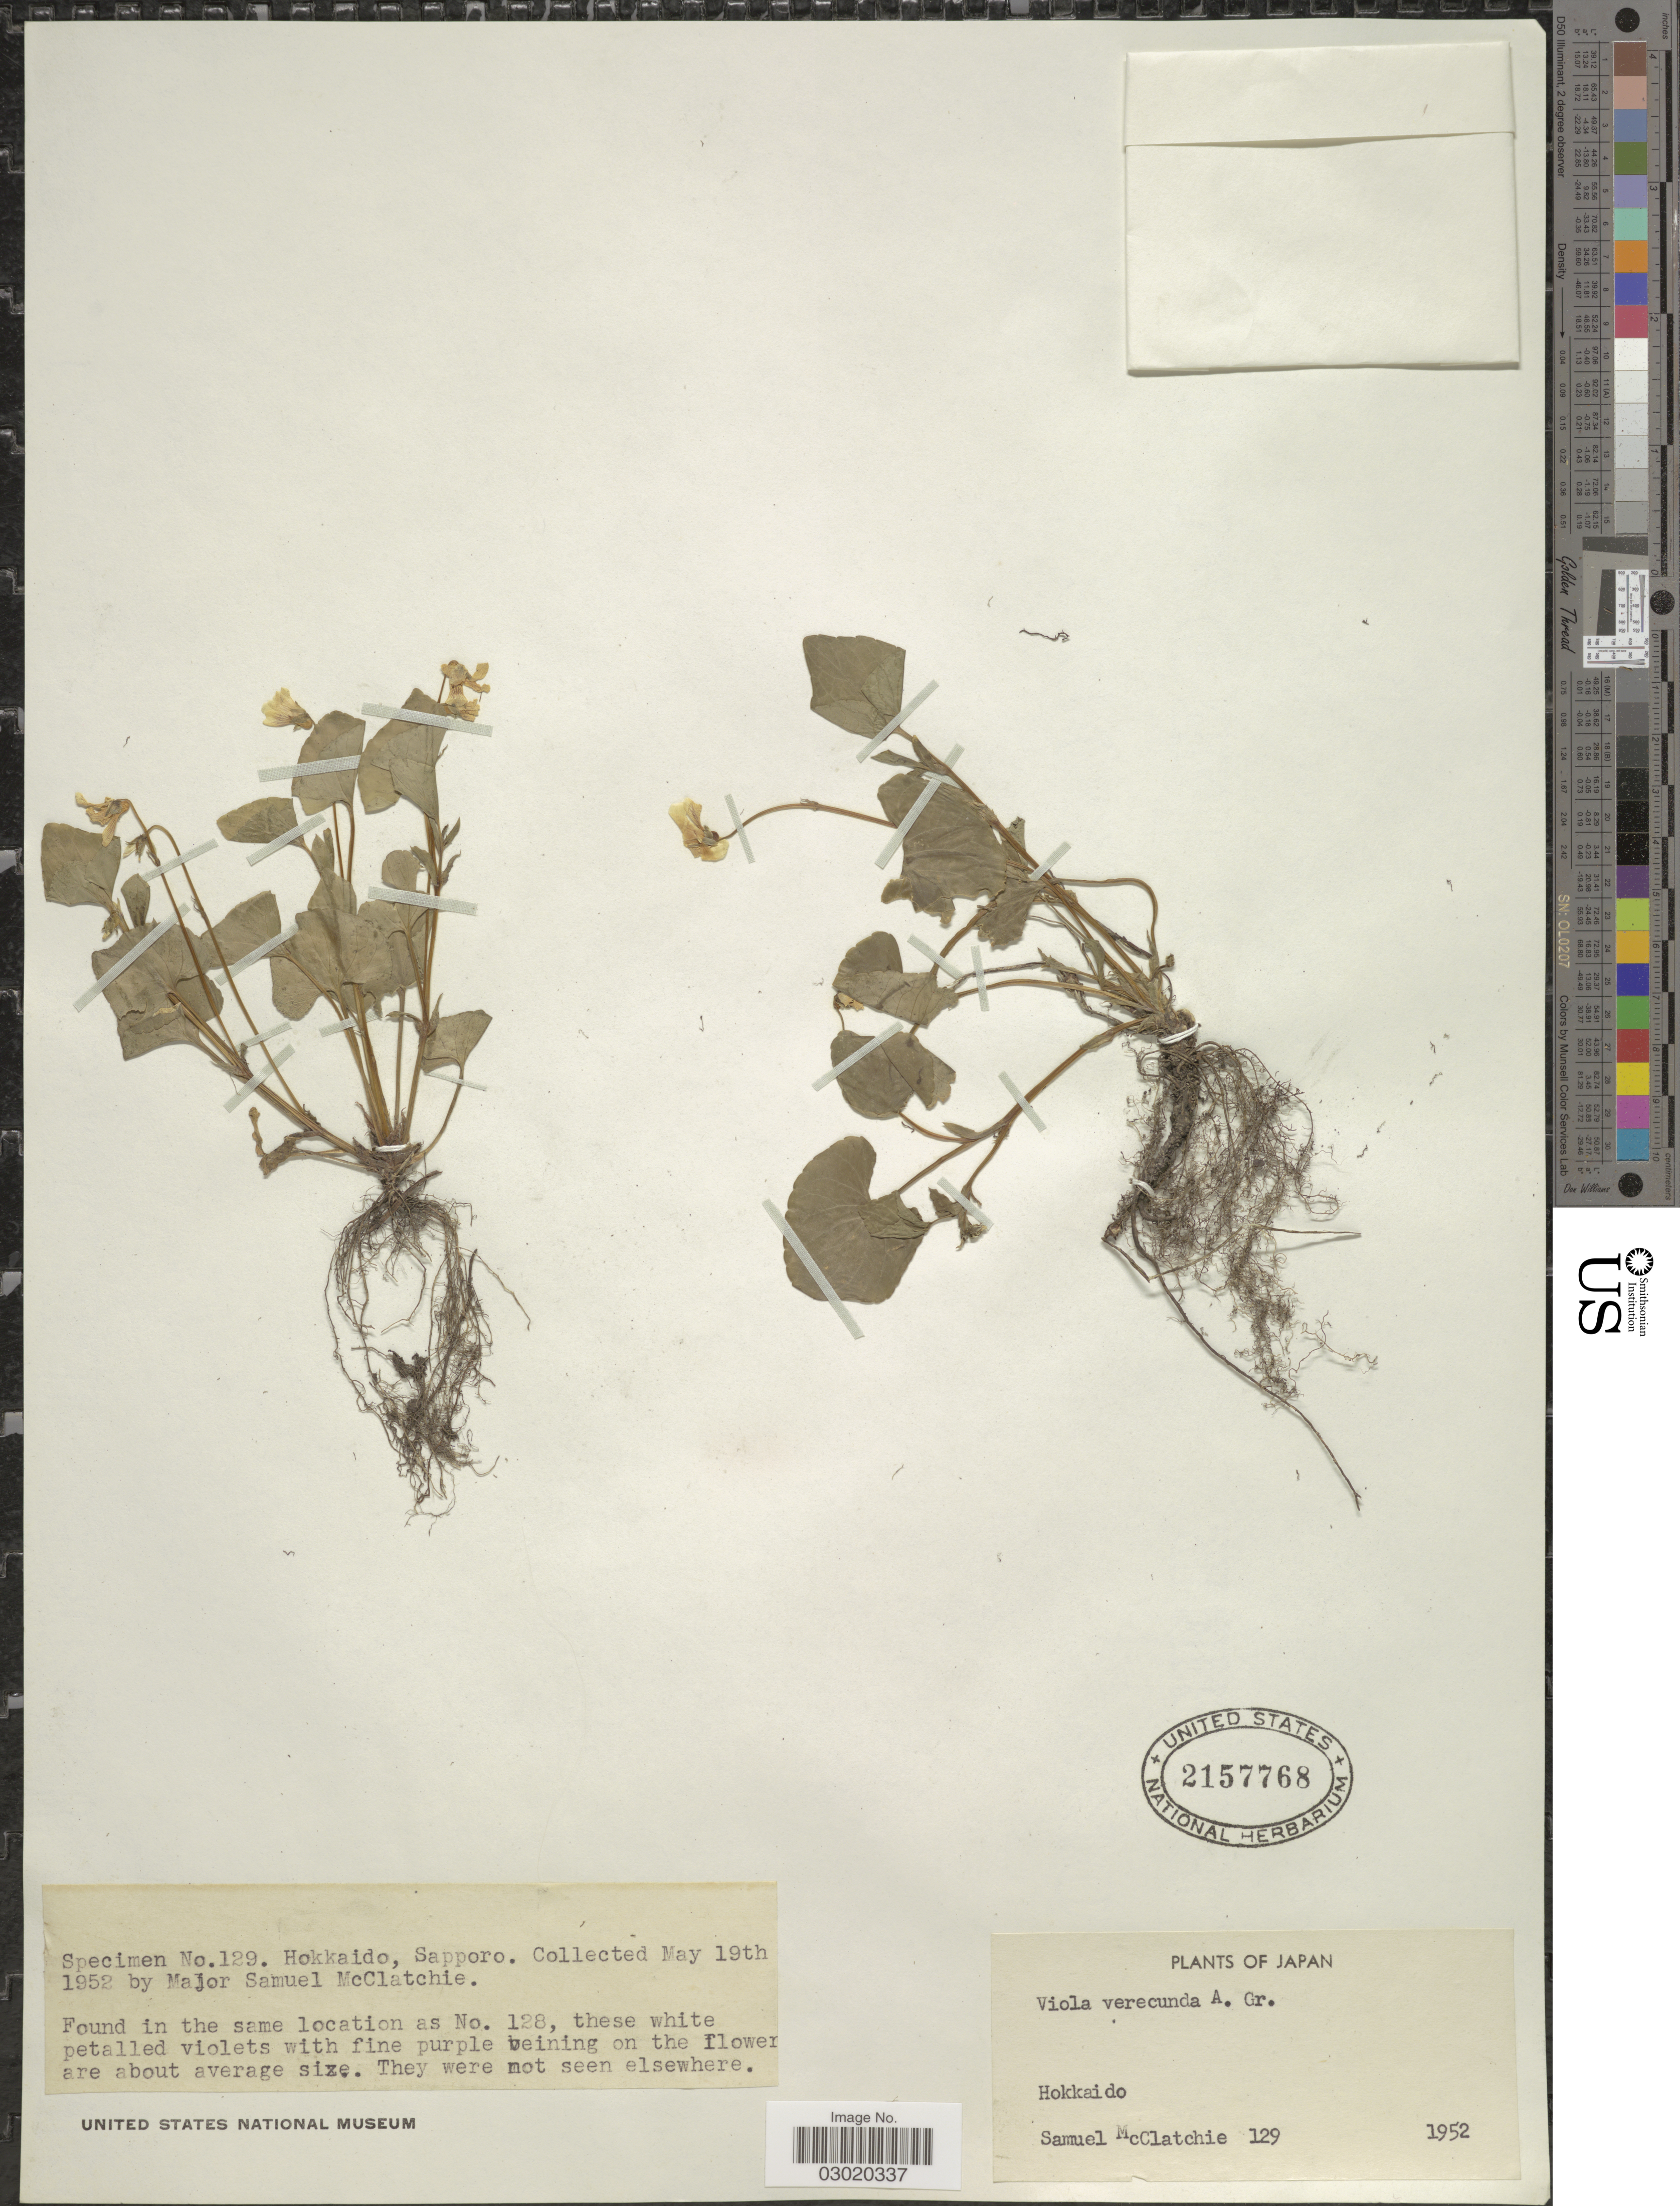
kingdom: Plantae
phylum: Tracheophyta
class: Magnoliopsida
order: Malpighiales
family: Violaceae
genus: Viola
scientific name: Viola verecunda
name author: A. Gray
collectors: S. McClatchie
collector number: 129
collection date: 1952-05-19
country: Japan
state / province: Hokkaidō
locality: Sapporo.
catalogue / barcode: US 2157768